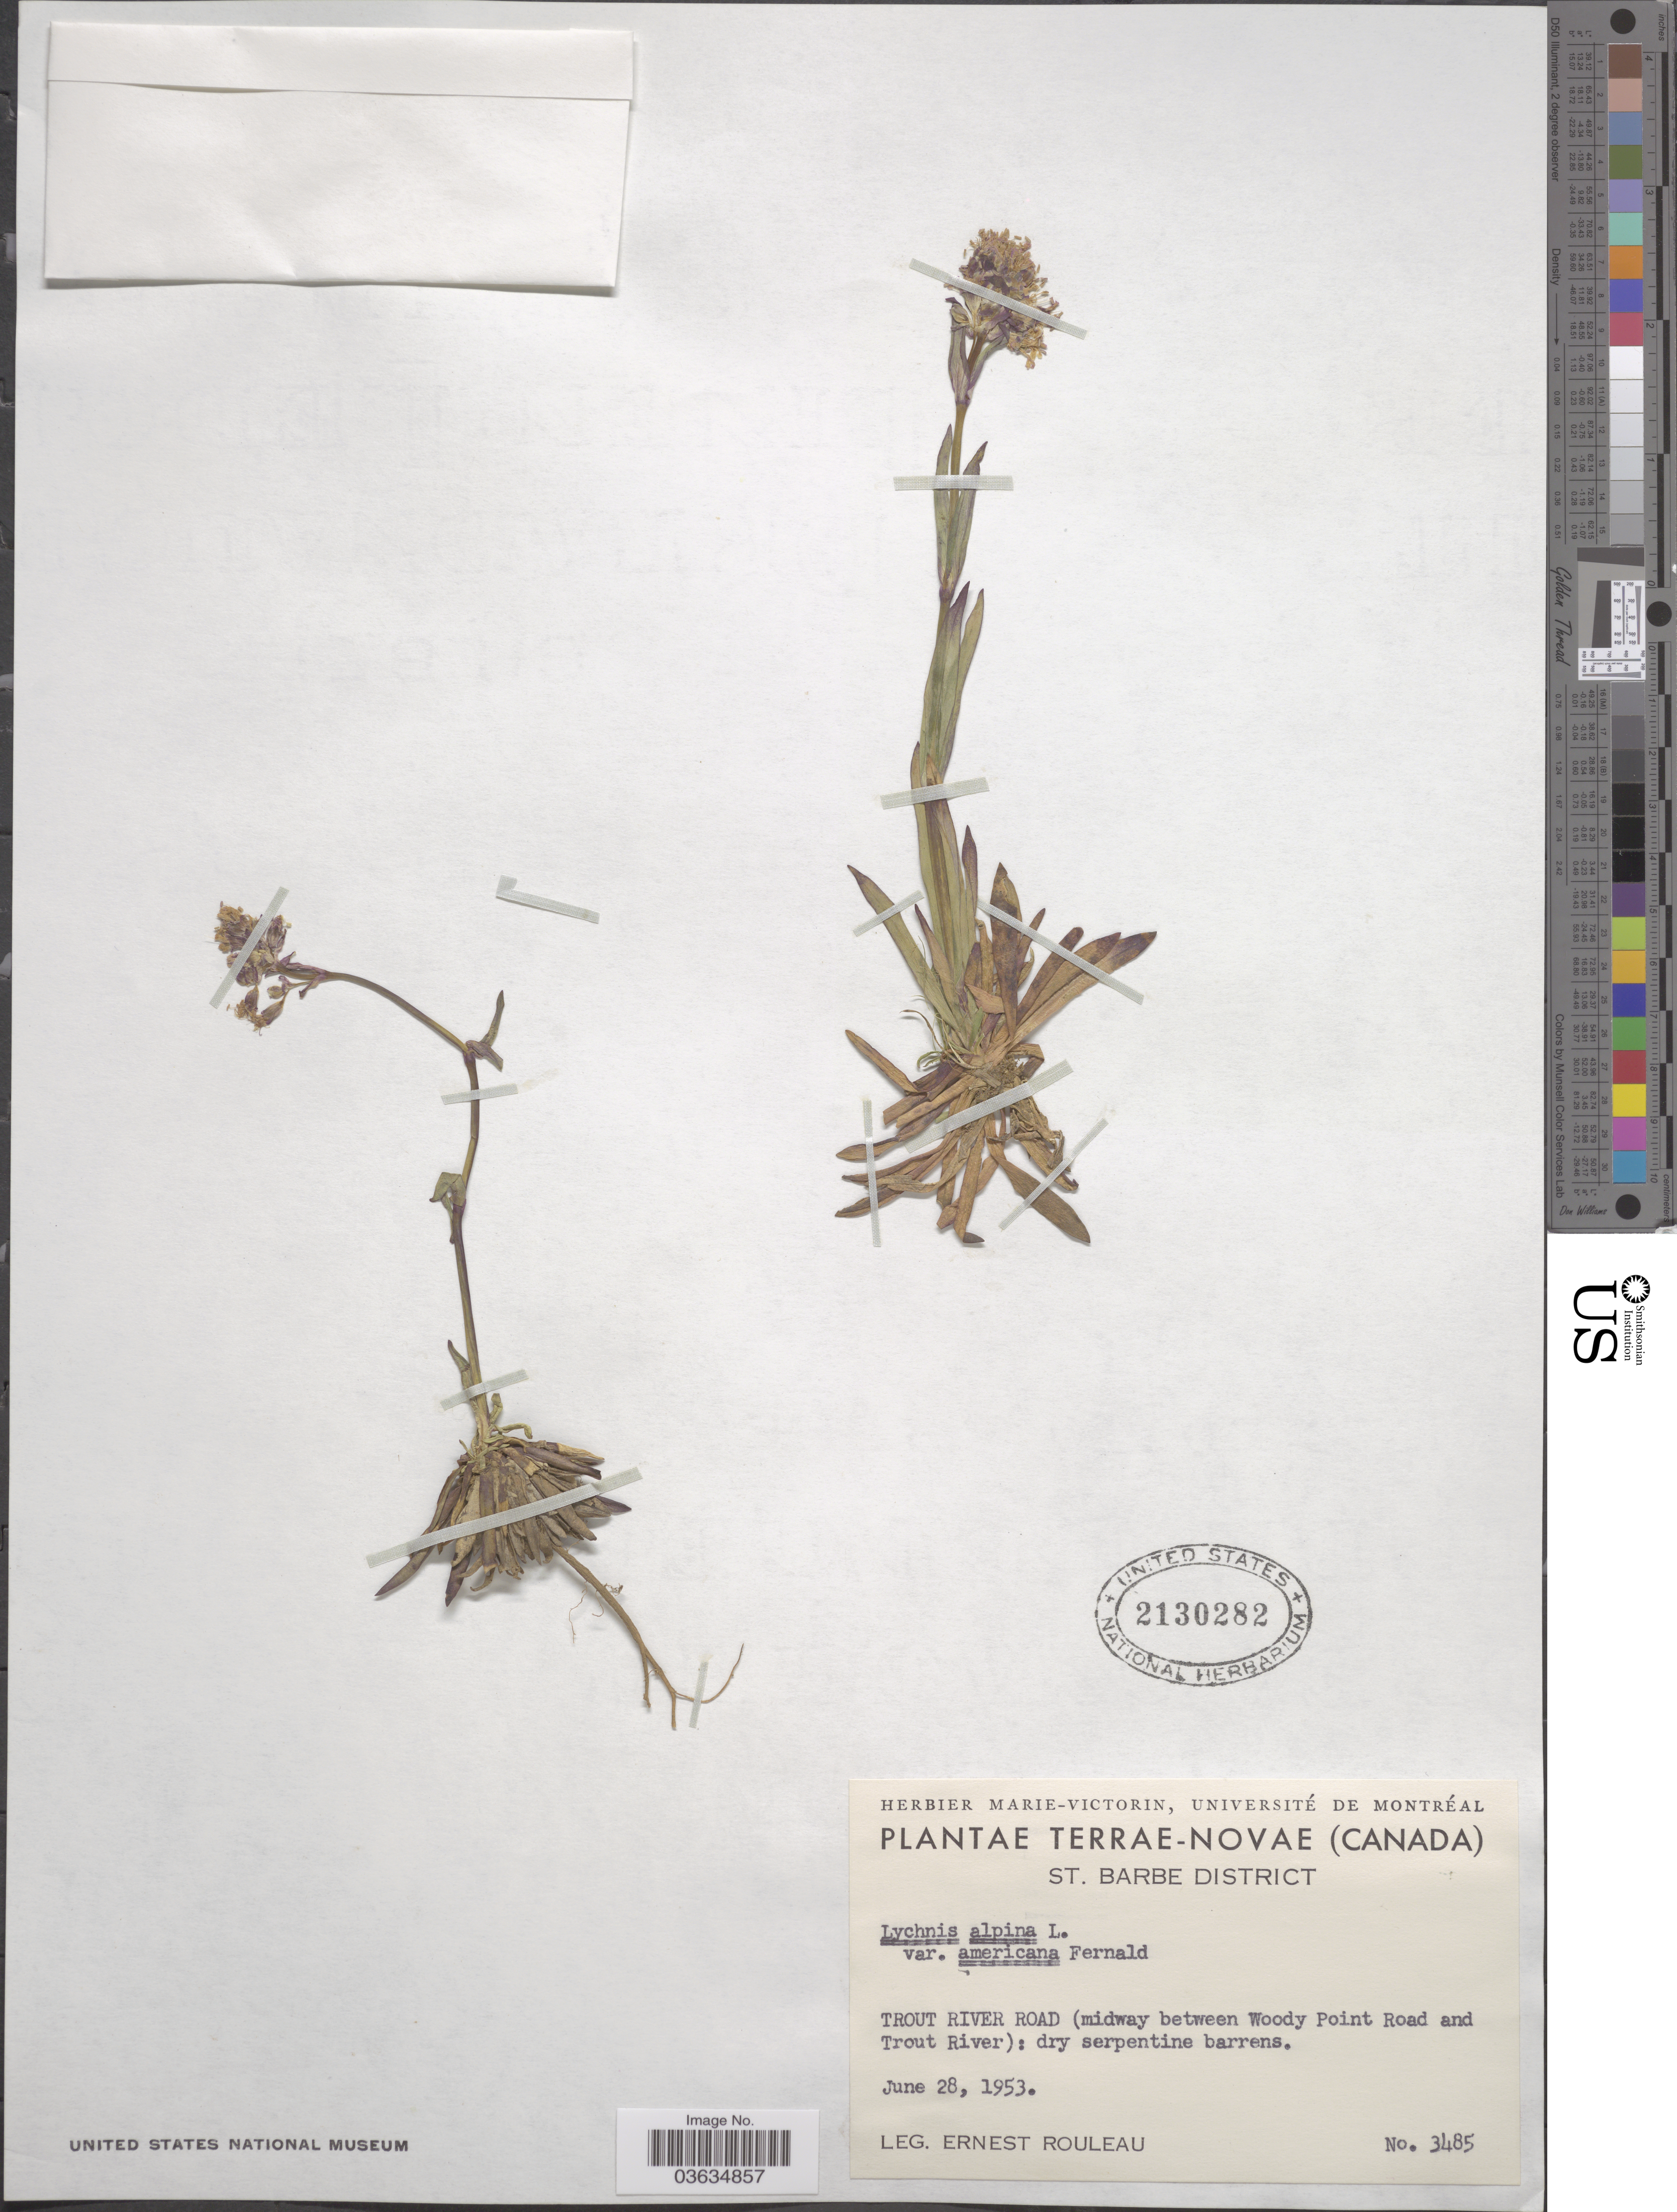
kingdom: Plantae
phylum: Tracheophyta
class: Magnoliopsida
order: Caryophyllales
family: Caryophyllaceae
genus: Viscaria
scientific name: Viscaria alpina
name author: (L.) G. Don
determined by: Strong, Mark T., (BOT), Smithsonian Institution - National Museum of Natural History (UNITED STATES)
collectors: J. Rouleau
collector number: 3485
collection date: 1953-06-28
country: Canada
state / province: Newfoundland and Labrador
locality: Terrae-Novae. St. Barbe District. Trout River Road (midway between Woody Point Road and Trout River).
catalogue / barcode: US 2130282